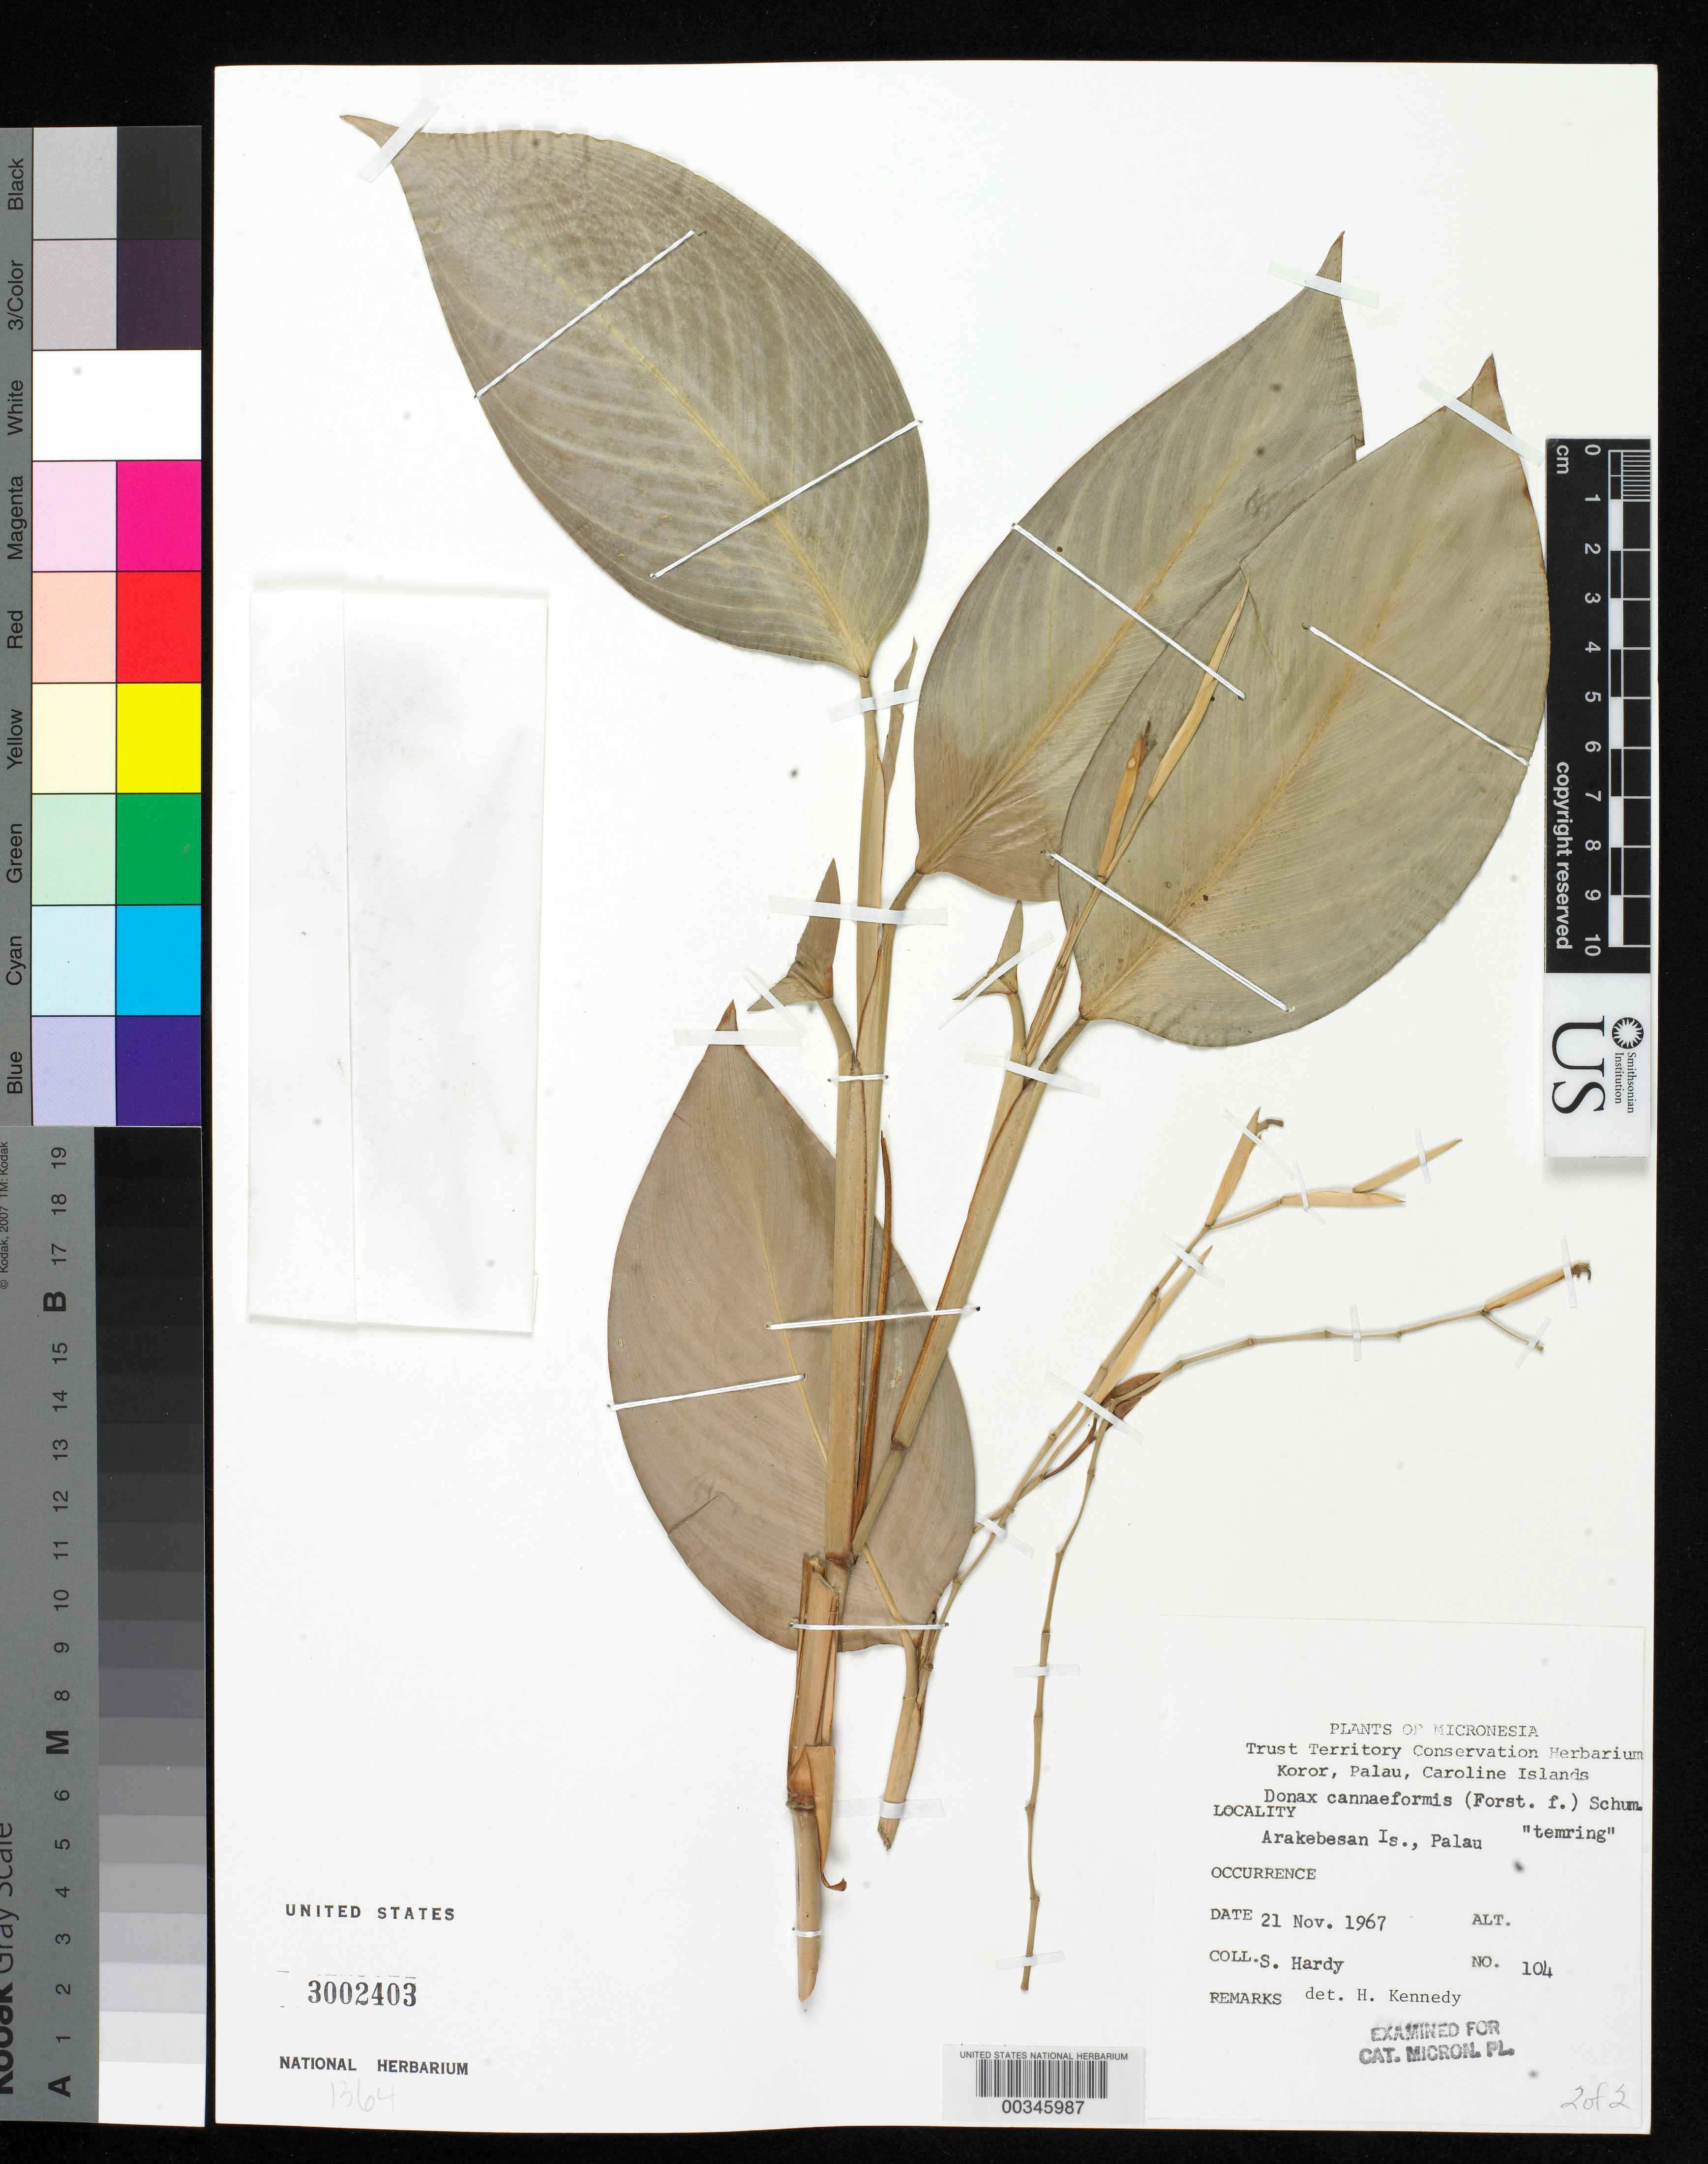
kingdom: Plantae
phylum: Tracheophyta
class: Liliopsida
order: Zingiberales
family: Marantaceae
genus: Donax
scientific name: Donax canniformis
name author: (G. Forst.) K. Schum.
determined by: Kennedy, Helen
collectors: S. Hardy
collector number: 104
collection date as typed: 21 Nov 1967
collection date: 1967-11-21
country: Palau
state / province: Koror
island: Ngerekebesang [Arakebesan]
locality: Caroline Islands, Palau, Koror, Arakebesan I.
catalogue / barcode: US 3002403